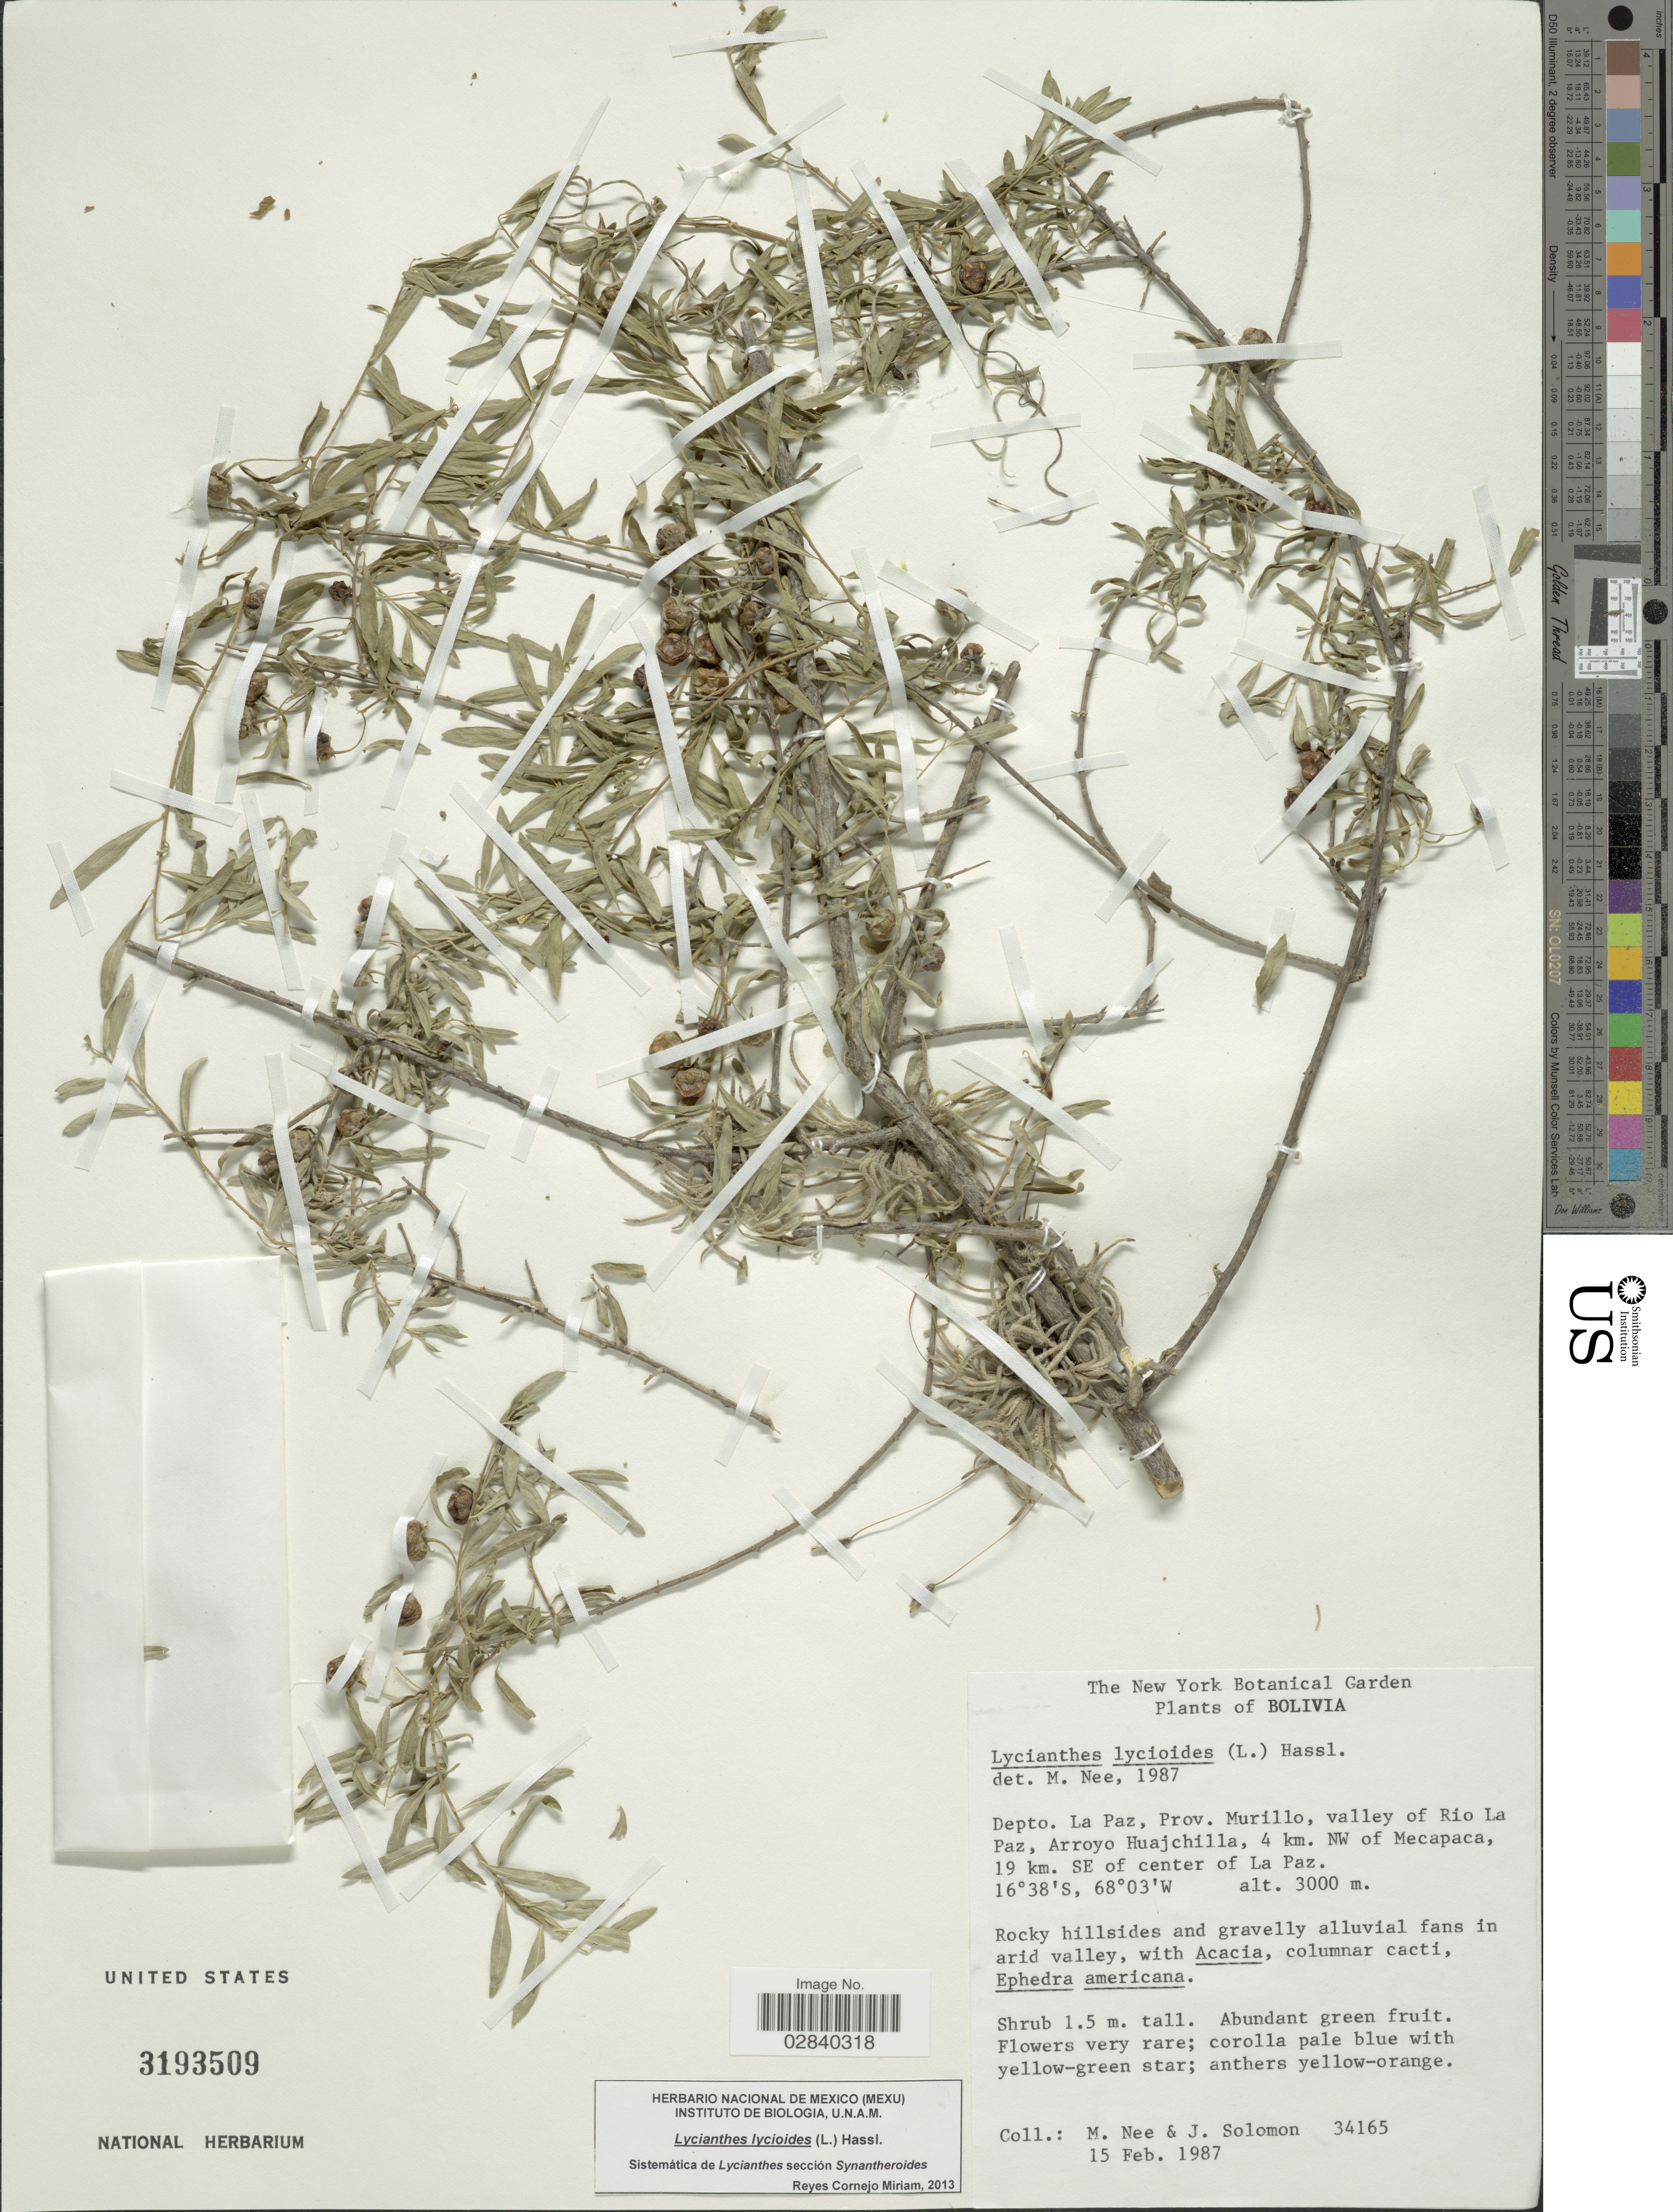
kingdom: Plantae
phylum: Tracheophyta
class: Magnoliopsida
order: Solanales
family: Solanaceae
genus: Lycianthes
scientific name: Lycianthes lycioides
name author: (L.) Hassl.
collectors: M. Nee & J. Solomon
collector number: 34165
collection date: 1987-02-15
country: Bolivia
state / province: La Paz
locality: Depto. La Paz, Prov. Murillo, valley of Rio La Paz, Arroyo Huajchilla, 4 km. NW of Mecapaca, 19 km. SE of center of La Paz.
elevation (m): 3000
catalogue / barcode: US 3193509